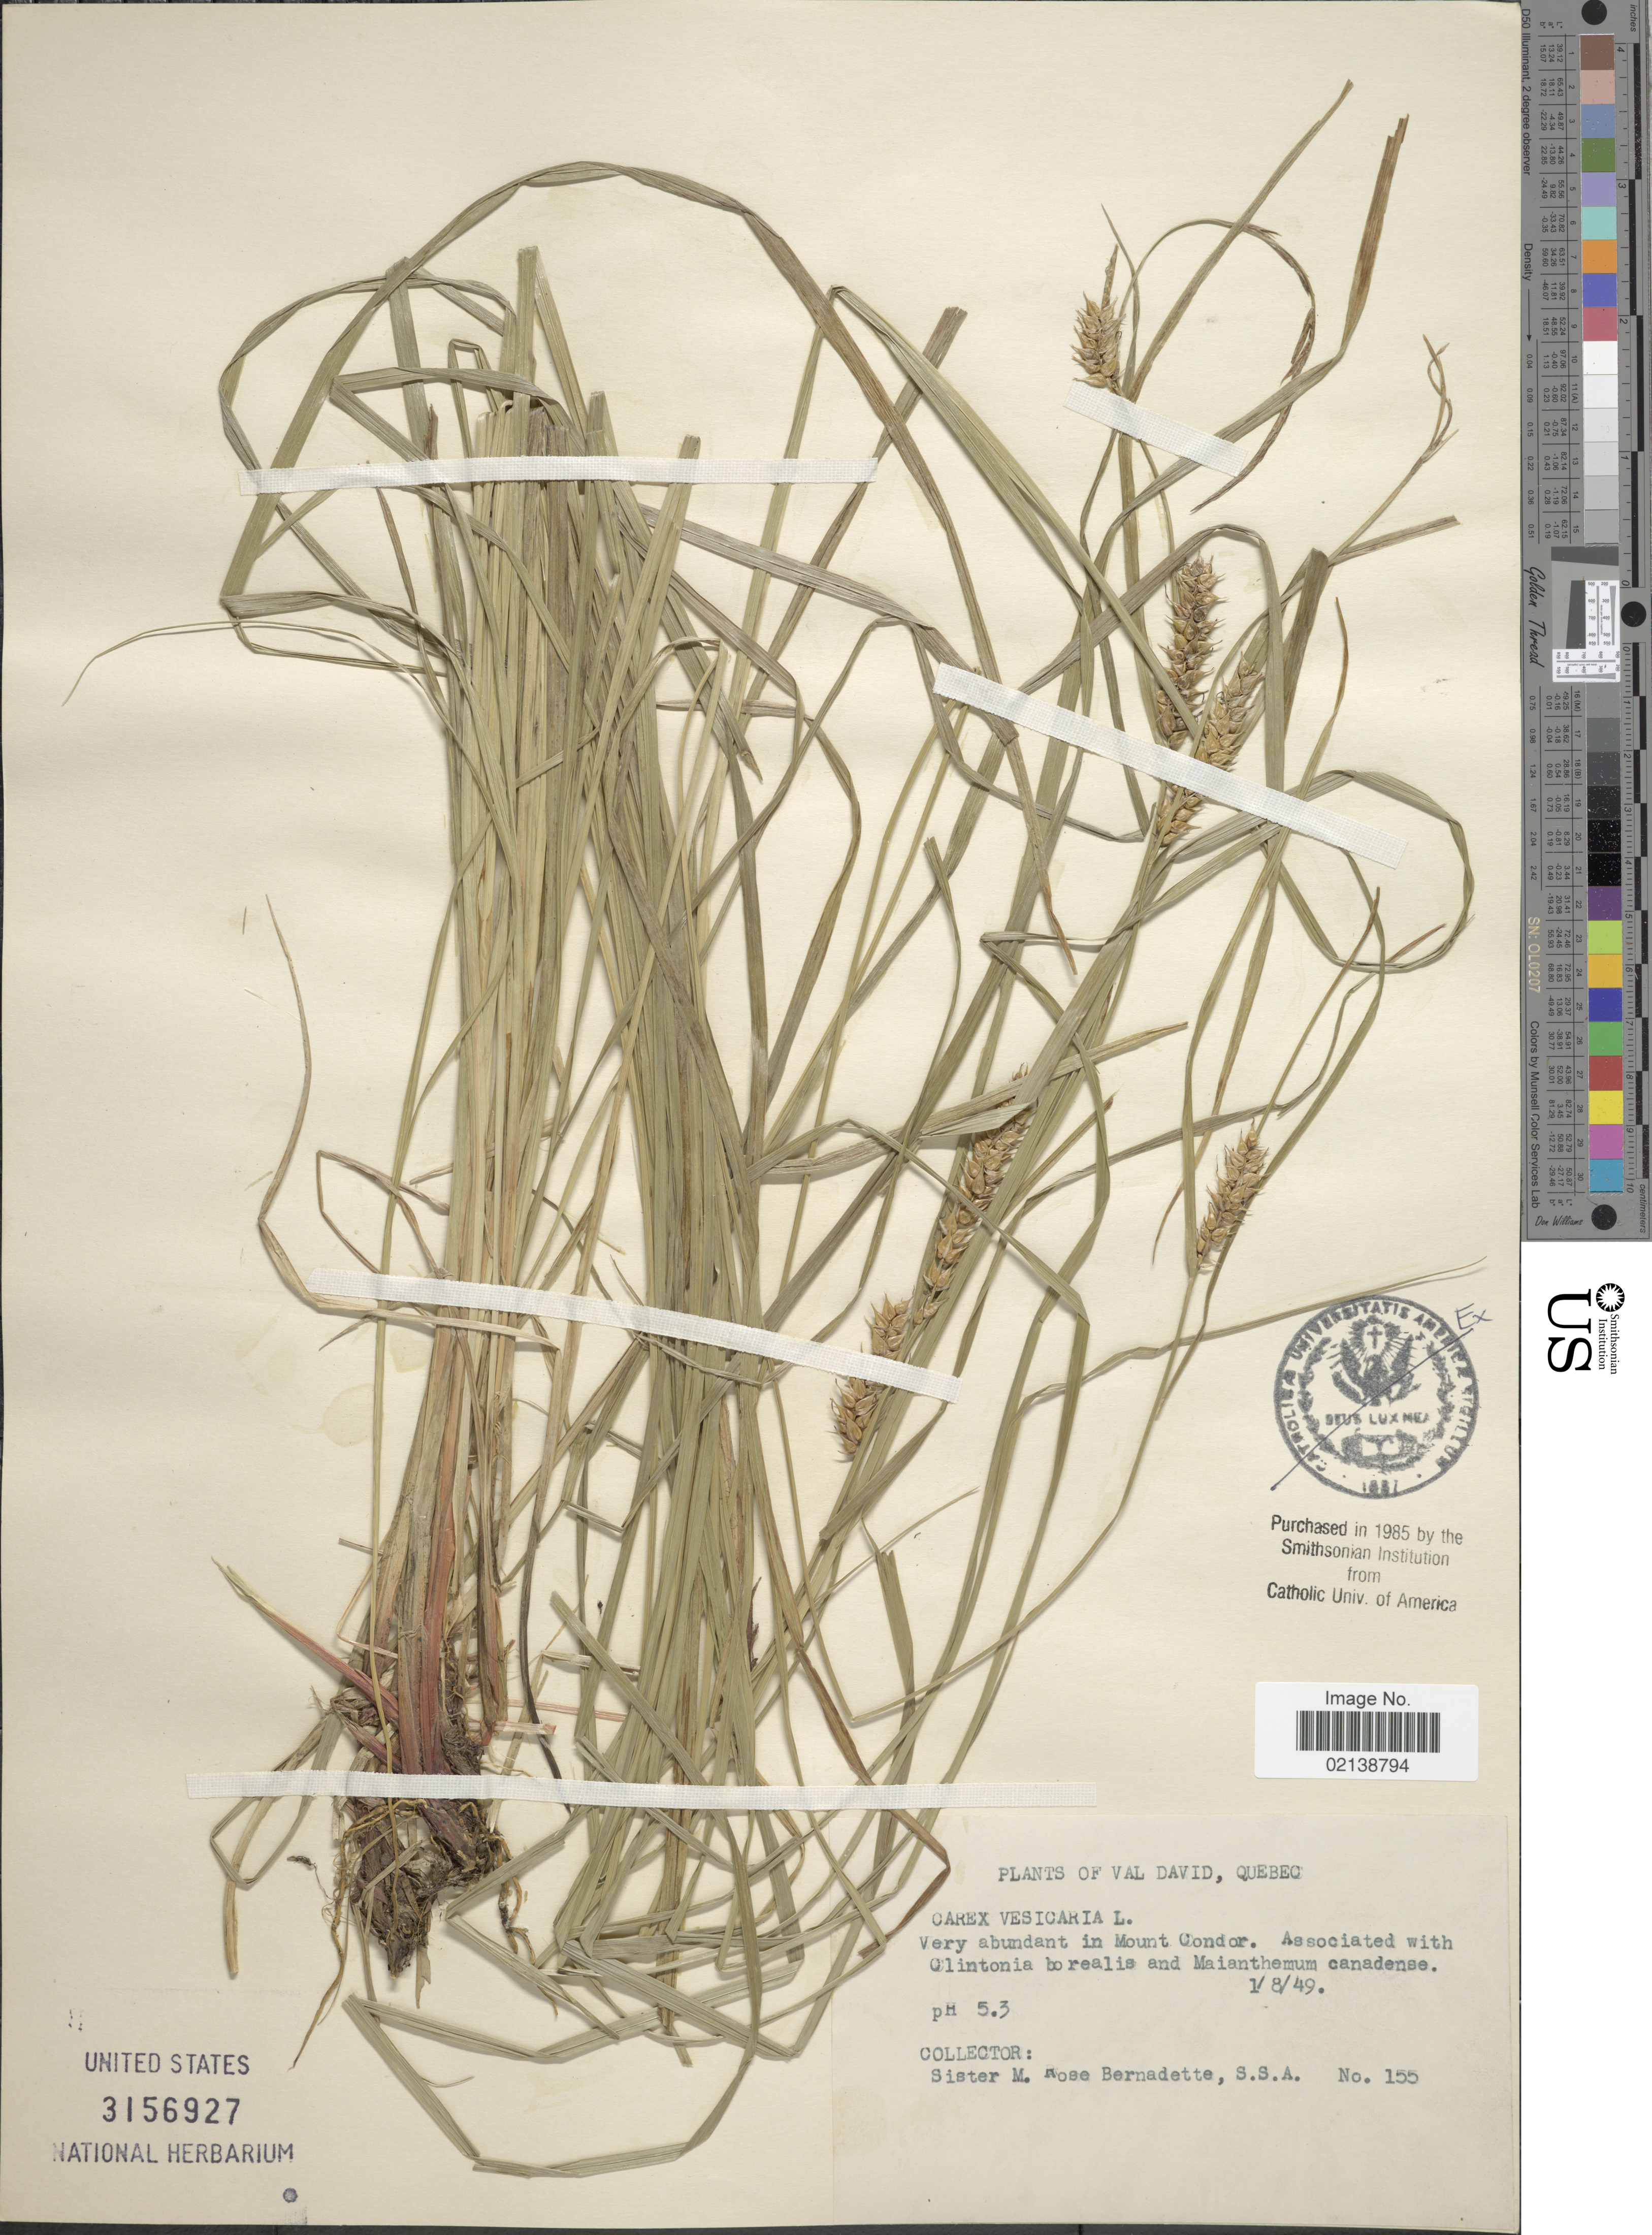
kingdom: Plantae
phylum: Tracheophyta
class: Liliopsida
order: Poales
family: Cyperaceae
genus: Carex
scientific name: Carex vesicaria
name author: L.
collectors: M. Bernadette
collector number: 155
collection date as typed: Transcribed d/m/y: 1/8/49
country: Canada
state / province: Quebec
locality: Val David, Very abundant in Mount Condor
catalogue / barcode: US 3156927